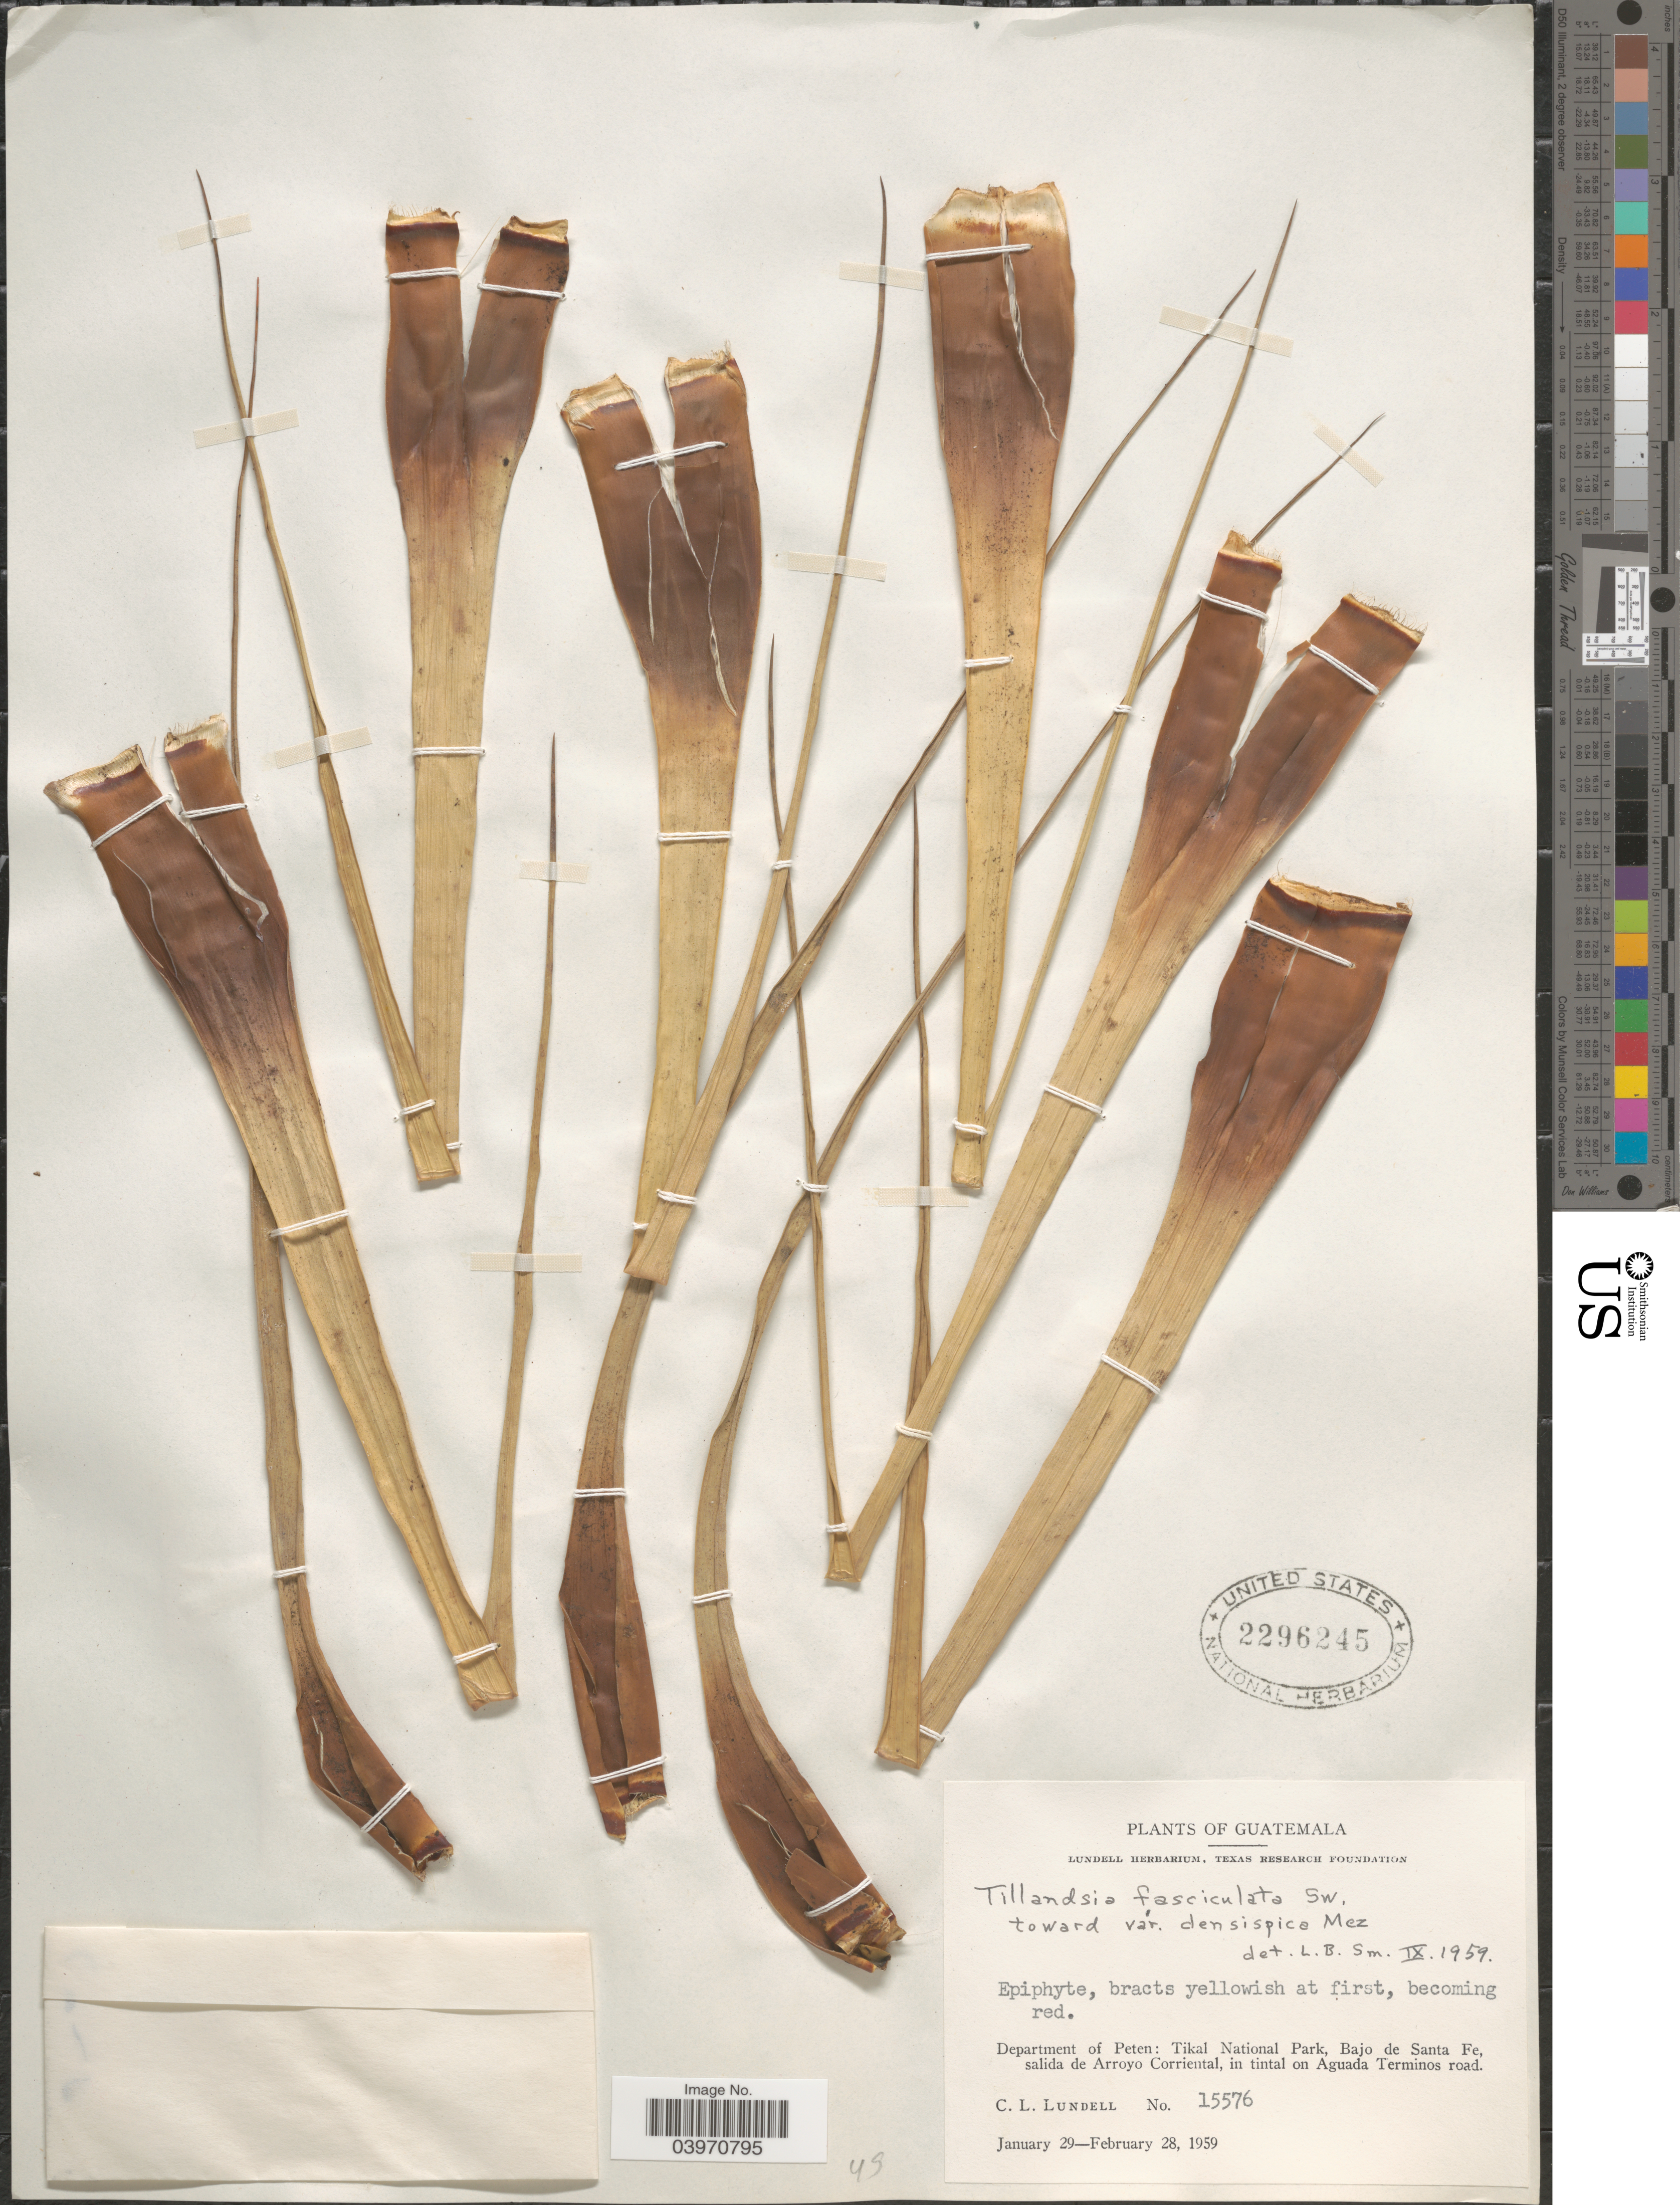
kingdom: Plantae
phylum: Tracheophyta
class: Liliopsida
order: Poales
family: Bromeliaceae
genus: Tillandsia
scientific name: Tillandsia fasciculata var. densispica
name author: Mez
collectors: C. L. Lundell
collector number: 15576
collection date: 1959-01-29/1959-02-28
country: Guatemala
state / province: El Peten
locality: Department of Peten: Tikal National Park, Bajo de Santa Fe, salida de Arroyo Corriental, in tintal on Aguada Terminos road.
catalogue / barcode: US 2296245